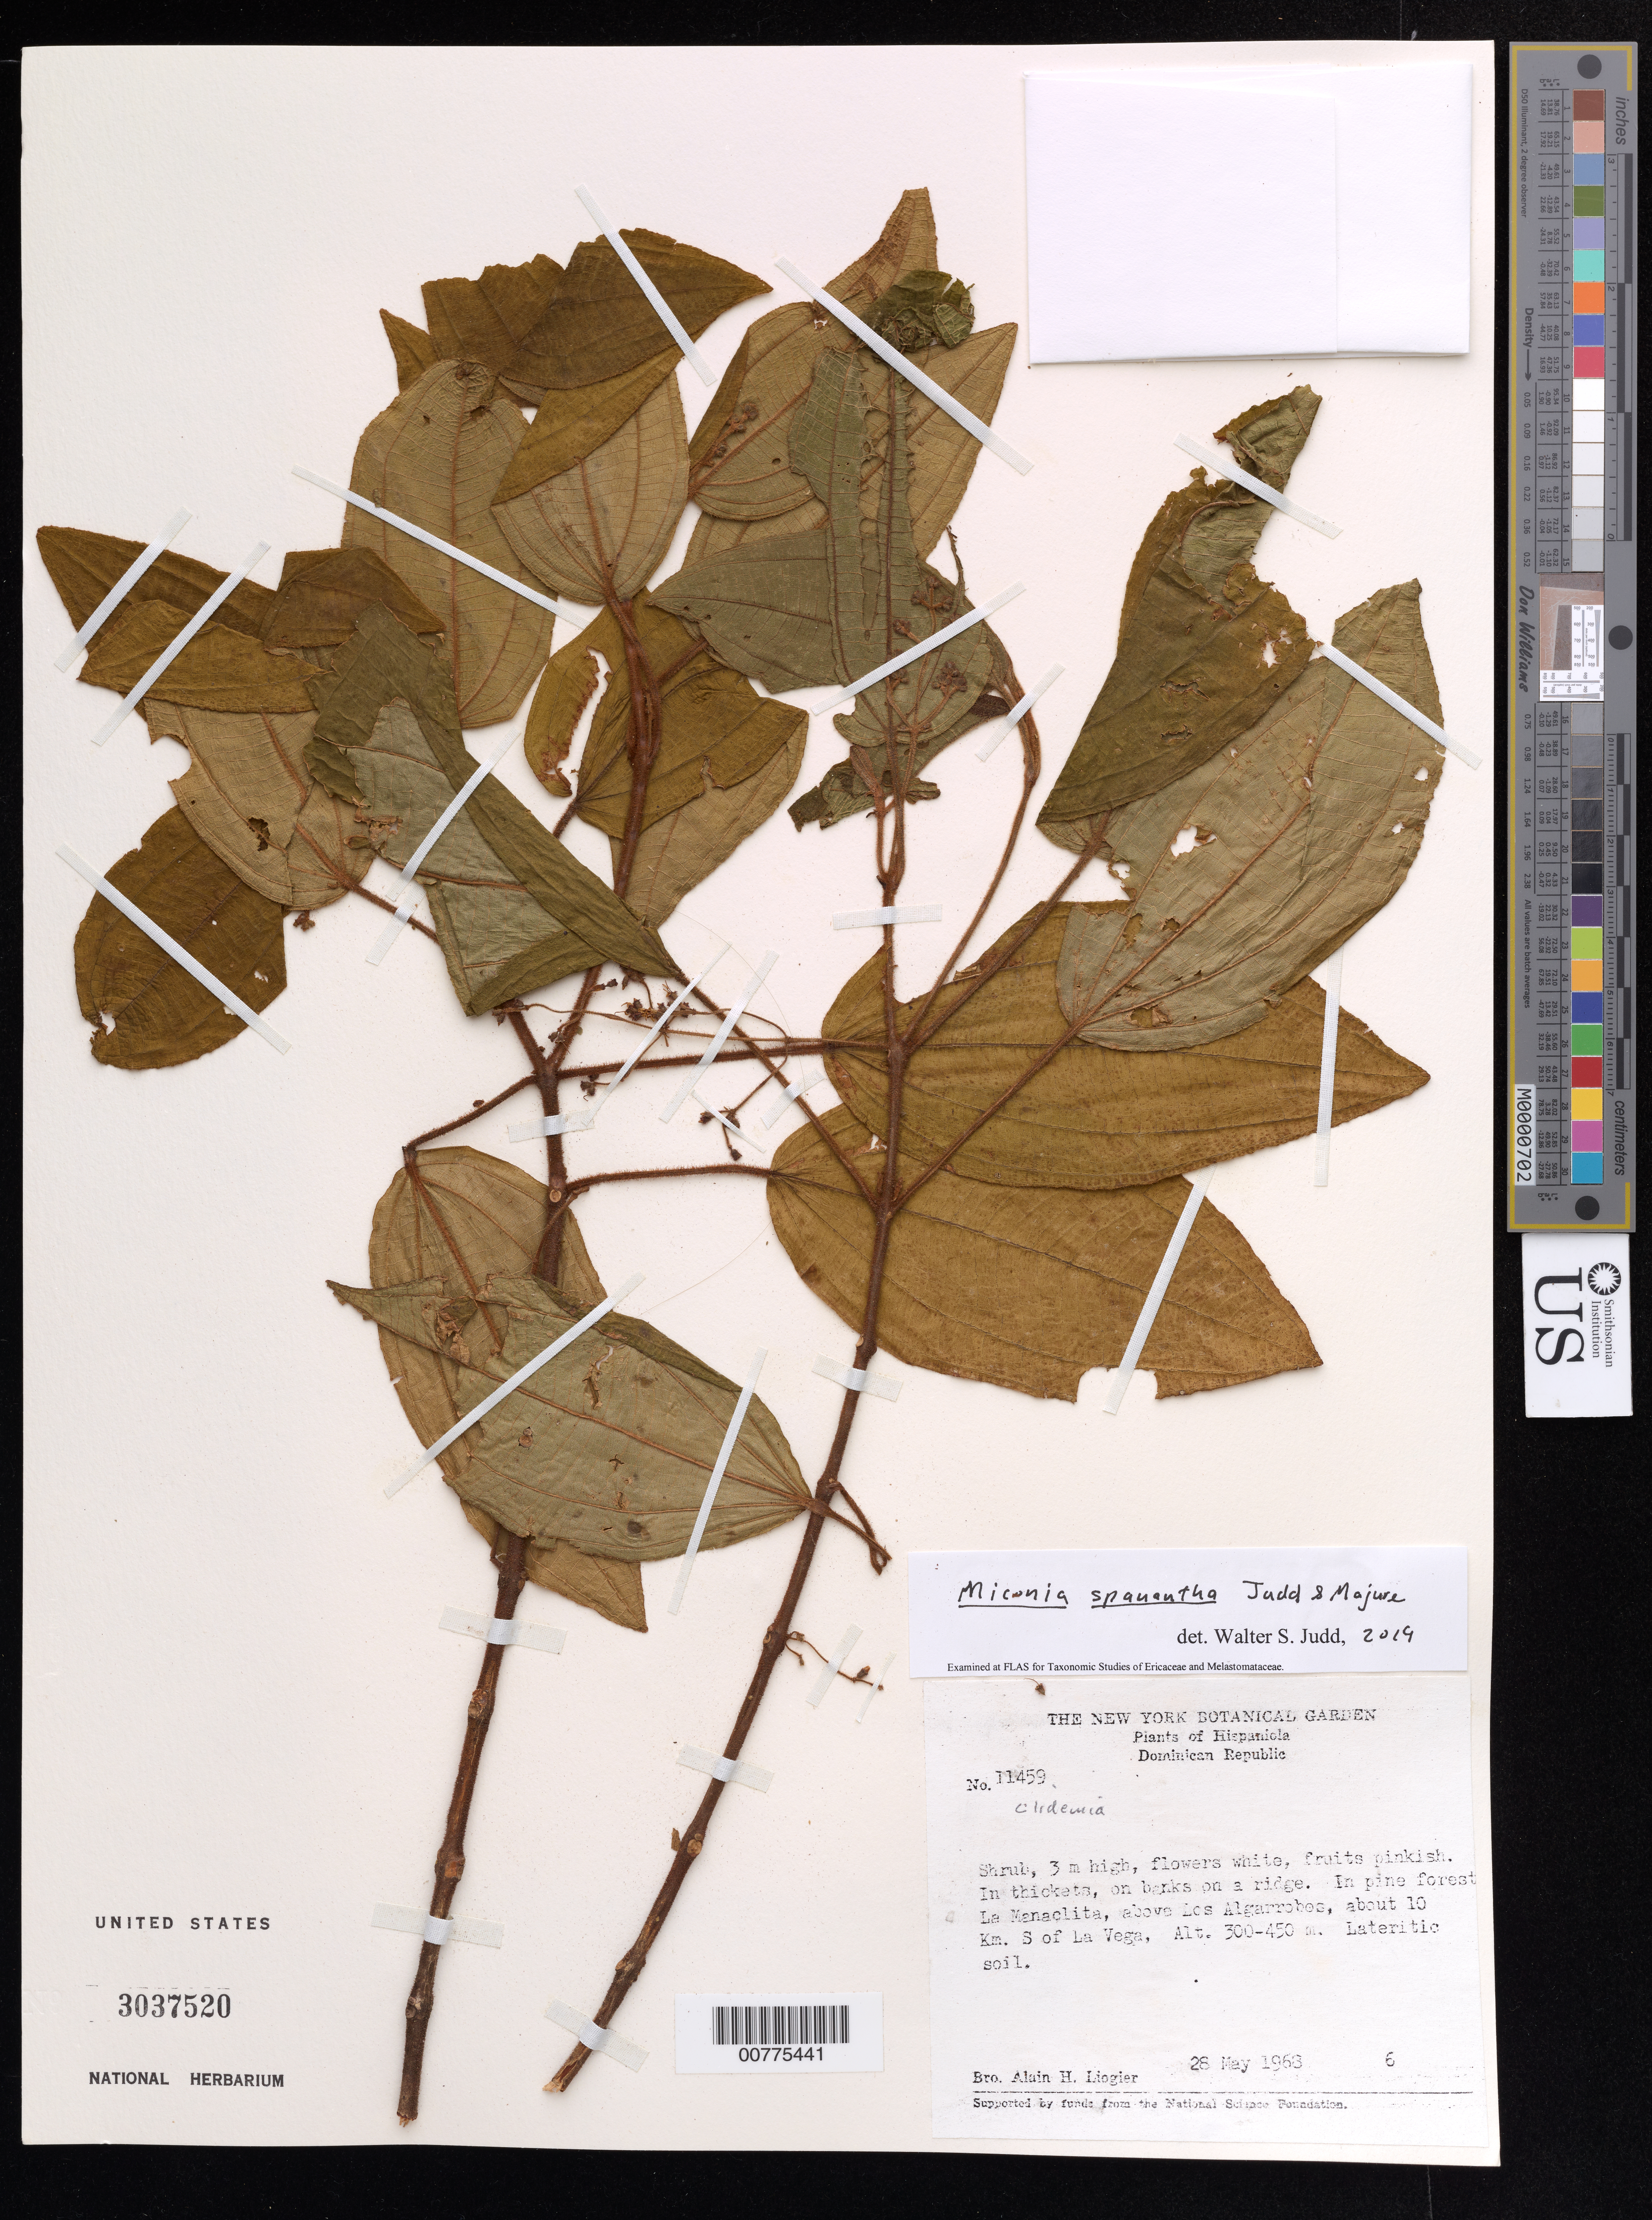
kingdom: Plantae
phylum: Tracheophyta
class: Magnoliopsida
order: Myrtales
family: Melastomataceae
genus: Miconia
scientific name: Miconia spanantha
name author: Judd & Majure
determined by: Judd, Walter S.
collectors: A. H. Liogier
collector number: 11459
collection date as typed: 26 May 1968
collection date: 1968-05-26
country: Dominican Republic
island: Hispaniola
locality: About 10 km south of La Vega, above Los Algarrobos, La Manaclita.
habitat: In pine forest, in thichets, on banks on a ridge, lateritic soil.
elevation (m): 300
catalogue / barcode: US 3037520